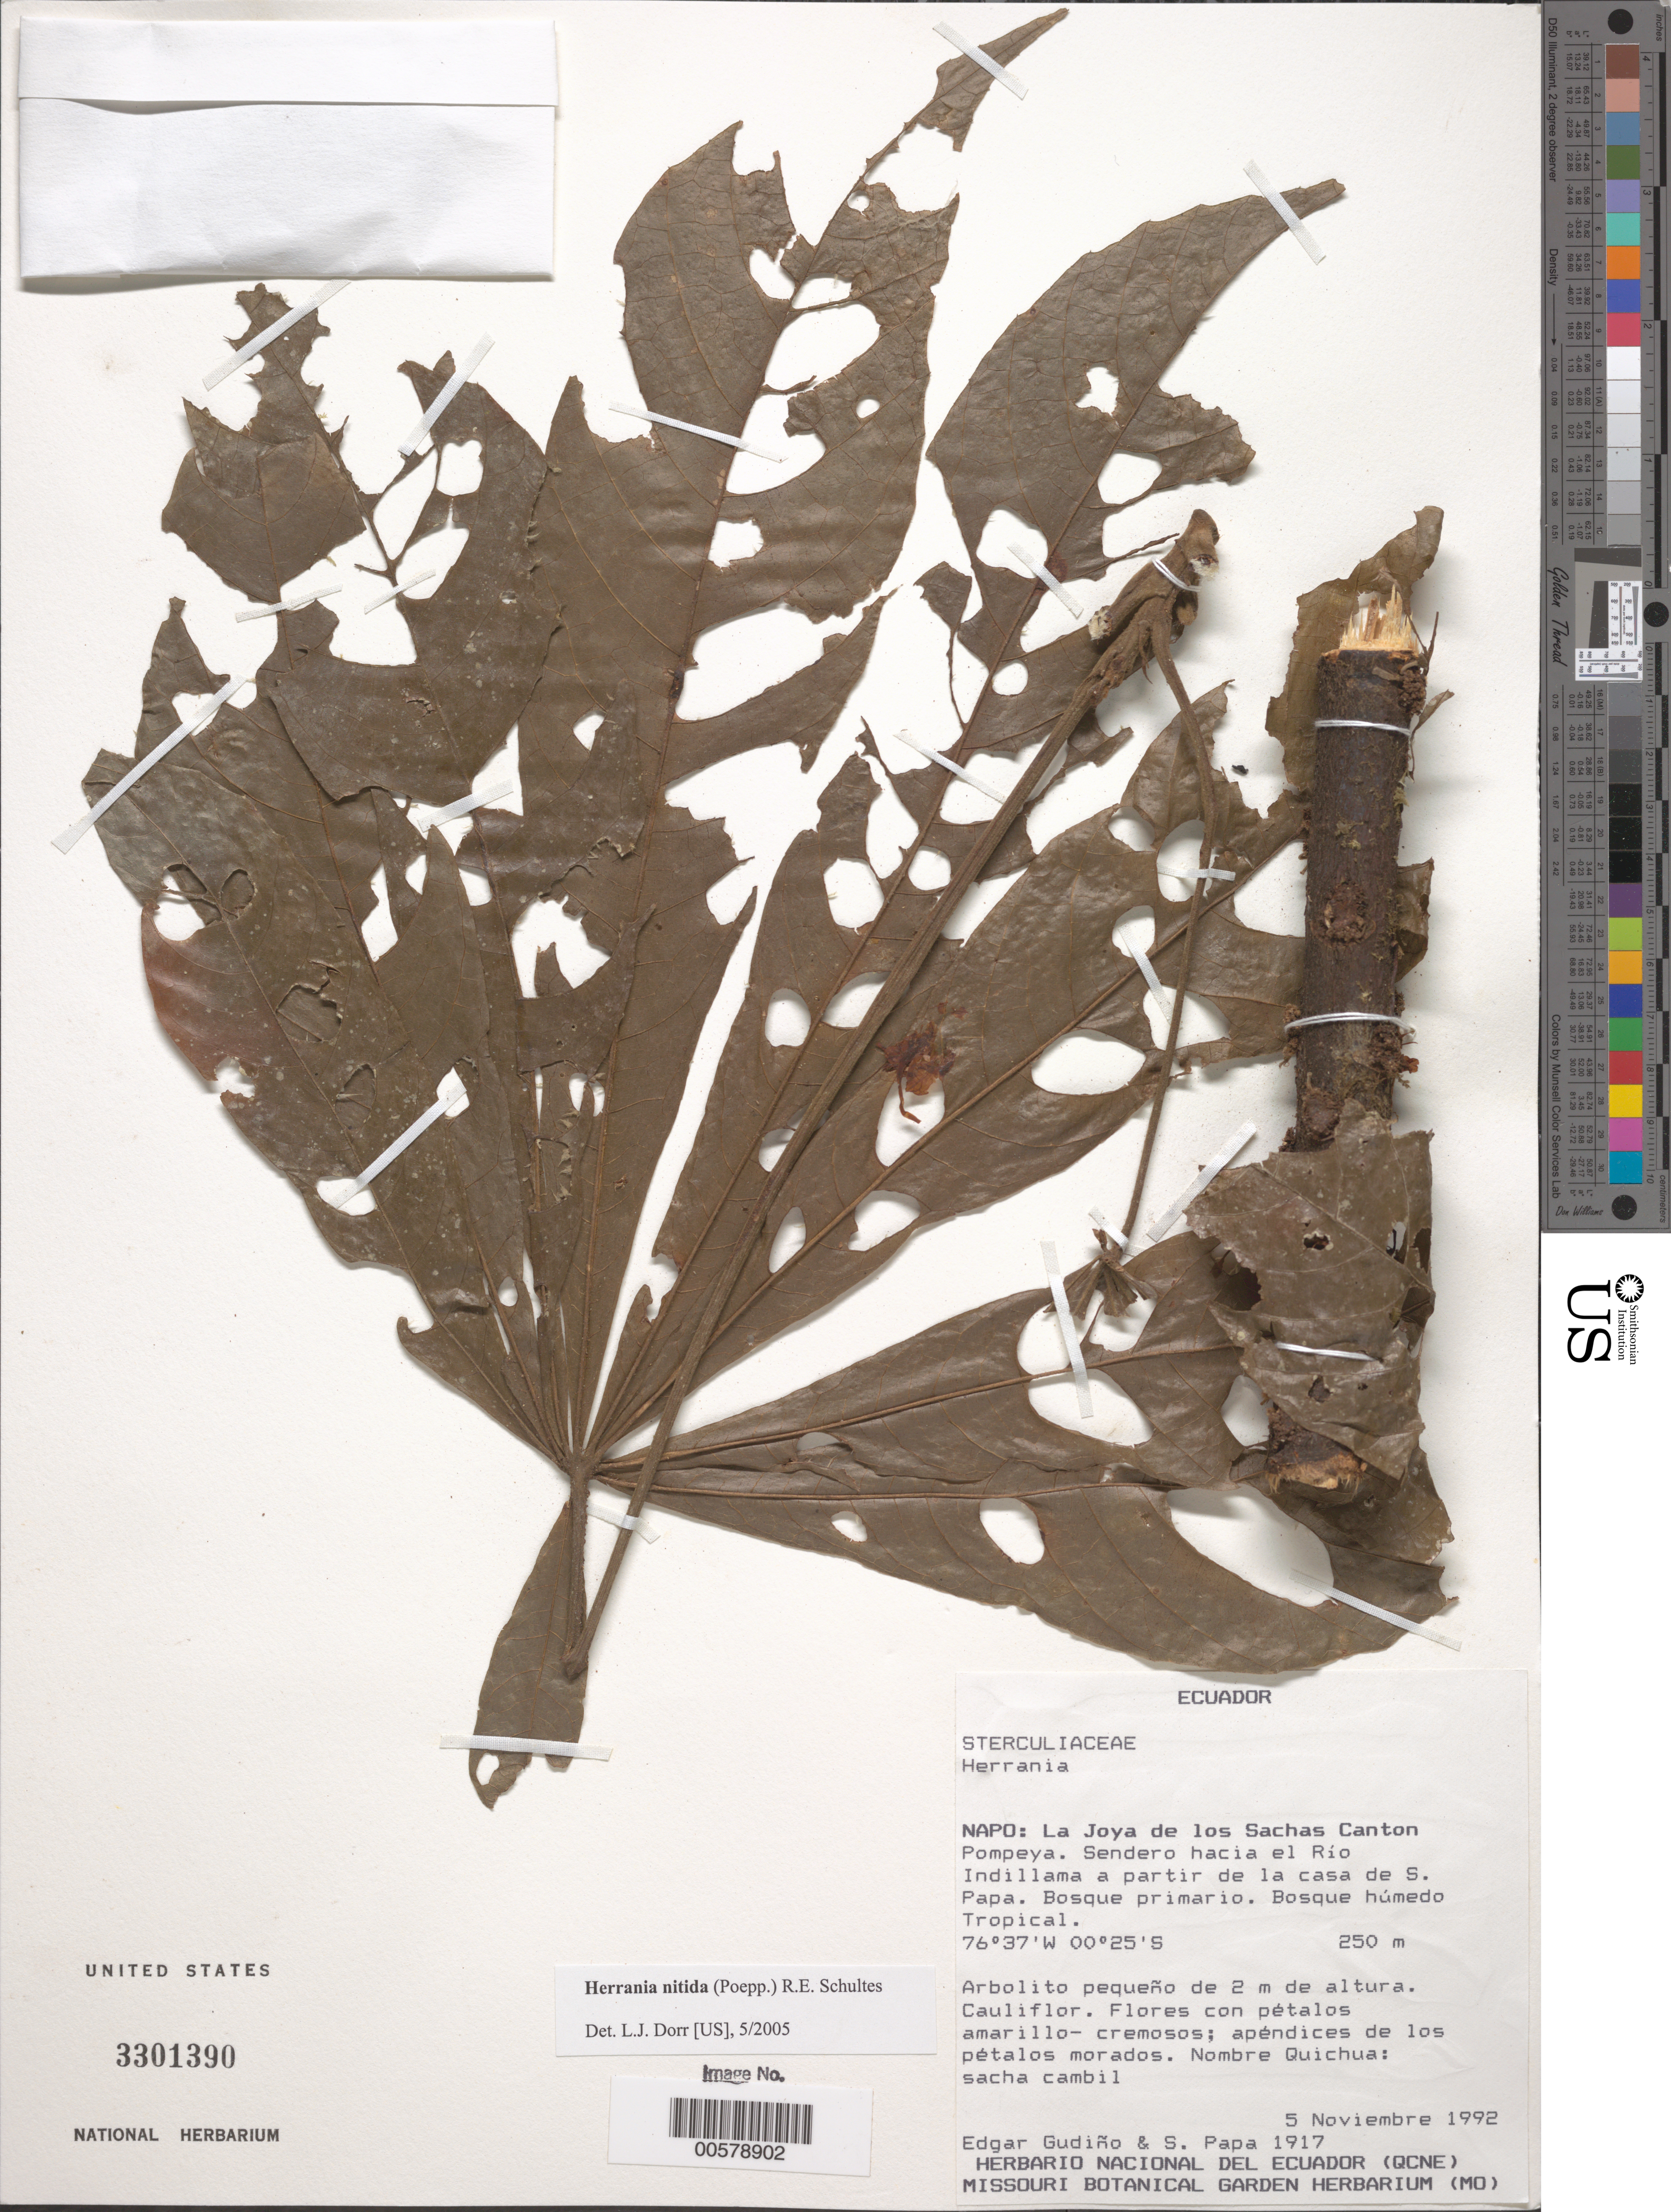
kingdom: Plantae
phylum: Tracheophyta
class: Magnoliopsida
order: Malvales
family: Malvaceae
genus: Herrania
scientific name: Herrania sp.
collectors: E. Gudiño & S. Papa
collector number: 1917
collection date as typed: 05 Nov 1992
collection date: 1992-11-05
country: Ecuador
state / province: Napo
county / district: La Joya de los Sachas ?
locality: Pompeya. Sendero Hacia el Río Indillama a partir de La Casa de S. Papa. [La Joya de los Sachas is listed as a city not a Canton of Napo.]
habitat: Bosque primario. Bosque húmedo Tropical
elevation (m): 250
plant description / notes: Common name: sacha cambil; Common name language: Quichua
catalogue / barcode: US 3301390